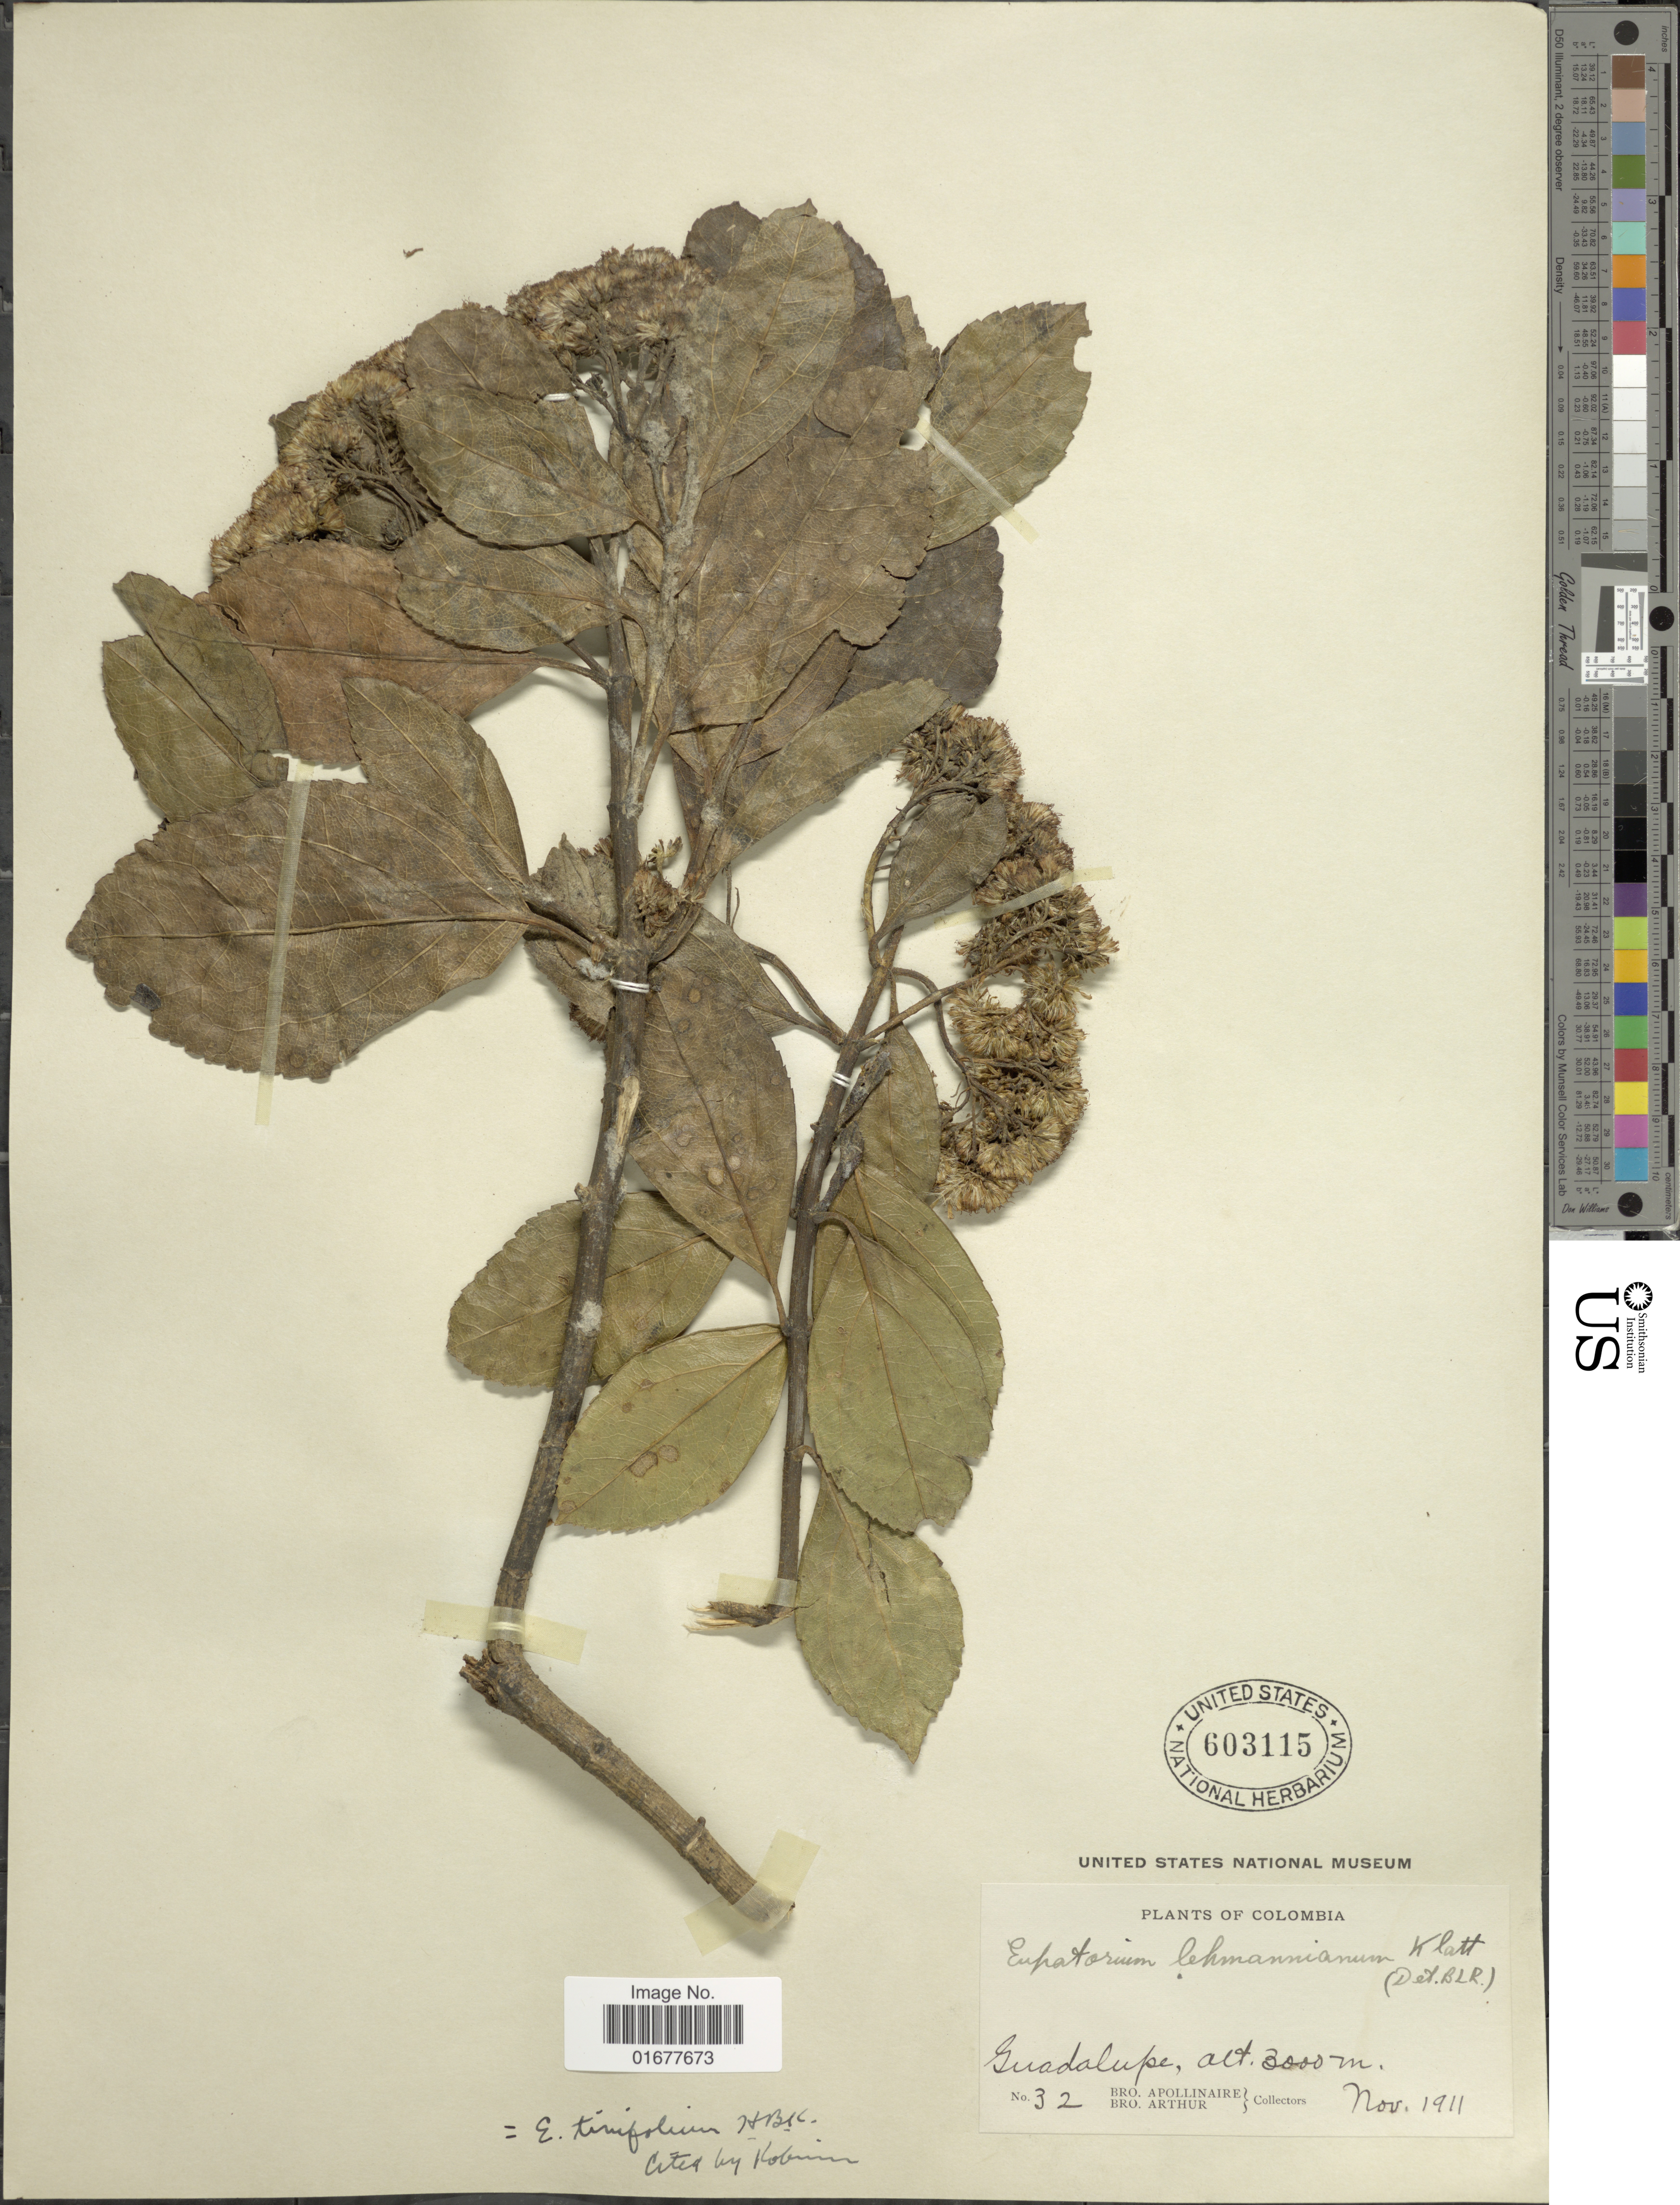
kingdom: Plantae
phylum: Tracheophyta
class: Magnoliopsida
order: Asterales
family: Asteraceae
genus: Ageratina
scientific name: Ageratina tinifolia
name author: (Kunth) R.M. King & H. Rob.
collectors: Bro. Apollinaire & Bro. Arthur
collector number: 32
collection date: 1911-11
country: Colombia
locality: Guadalupe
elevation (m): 3000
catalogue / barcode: US 603115